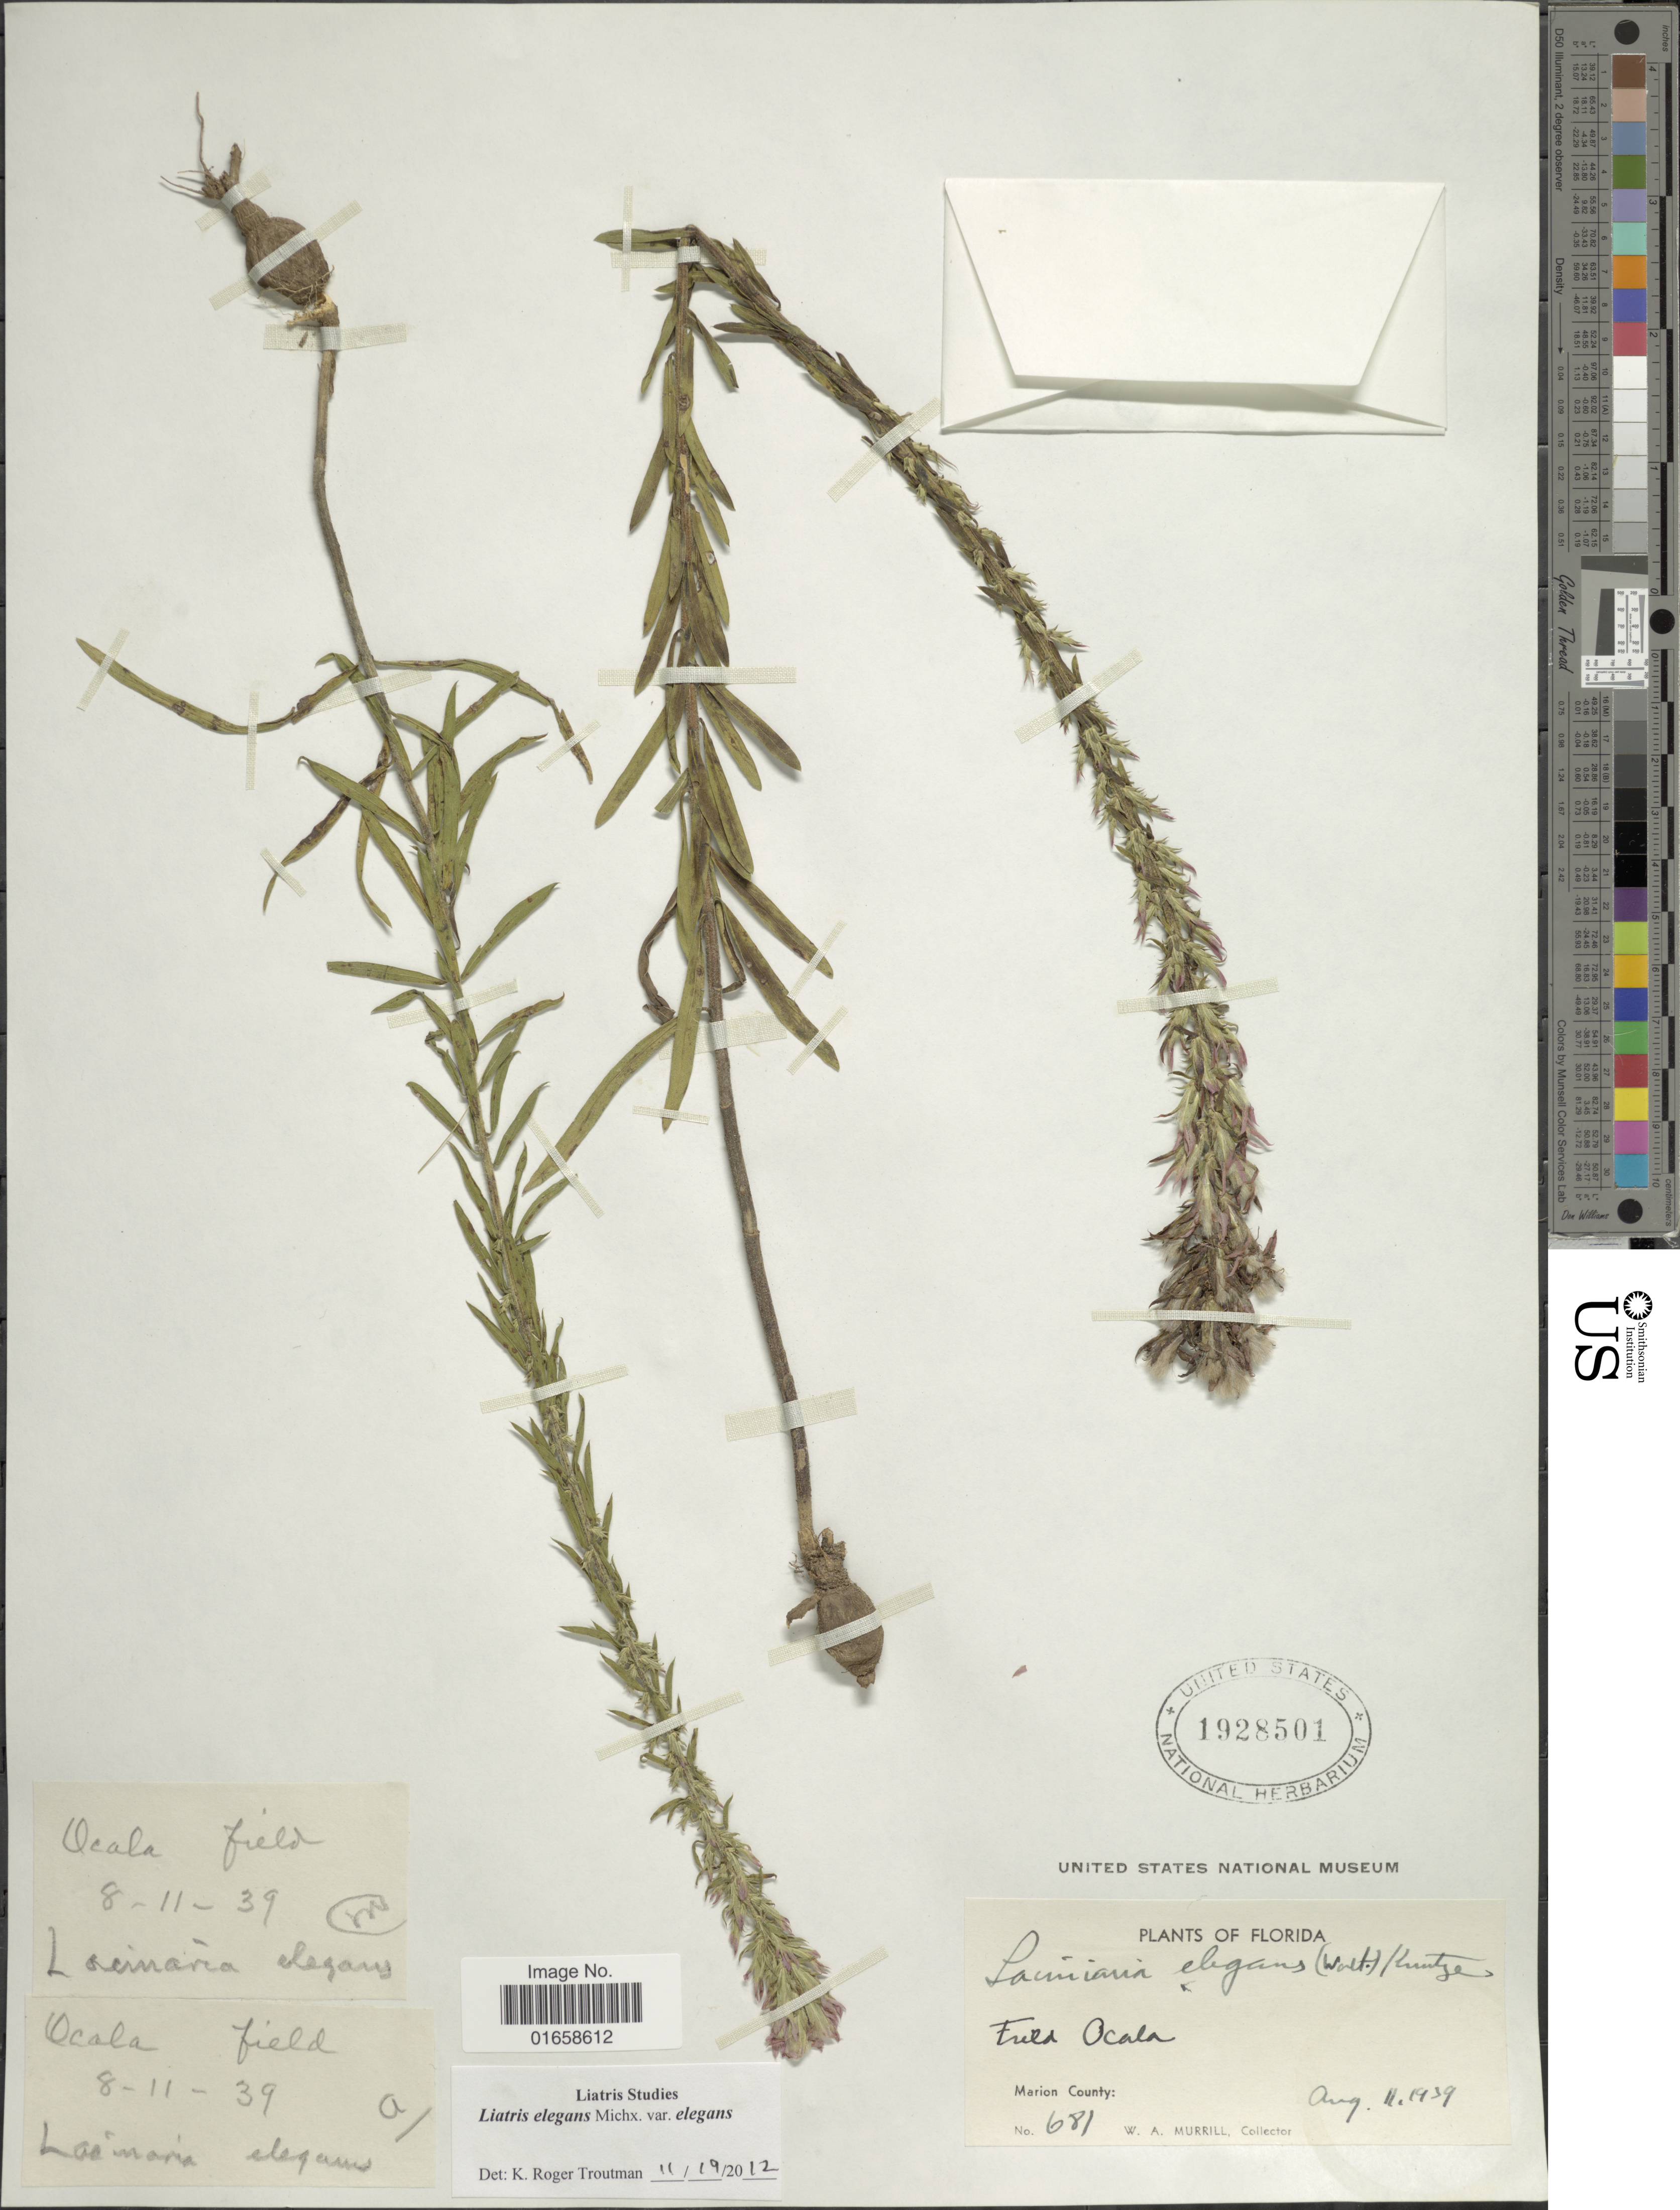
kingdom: Plantae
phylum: Tracheophyta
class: Magnoliopsida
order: Asterales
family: Asteraceae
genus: Liatris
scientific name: Liatris elegans var. elegans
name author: (Walter) Michx.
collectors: W. A. Murrill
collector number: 681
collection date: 1939-08-11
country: United States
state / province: Florida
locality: Field Ocala, Marion County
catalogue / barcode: US 1928501